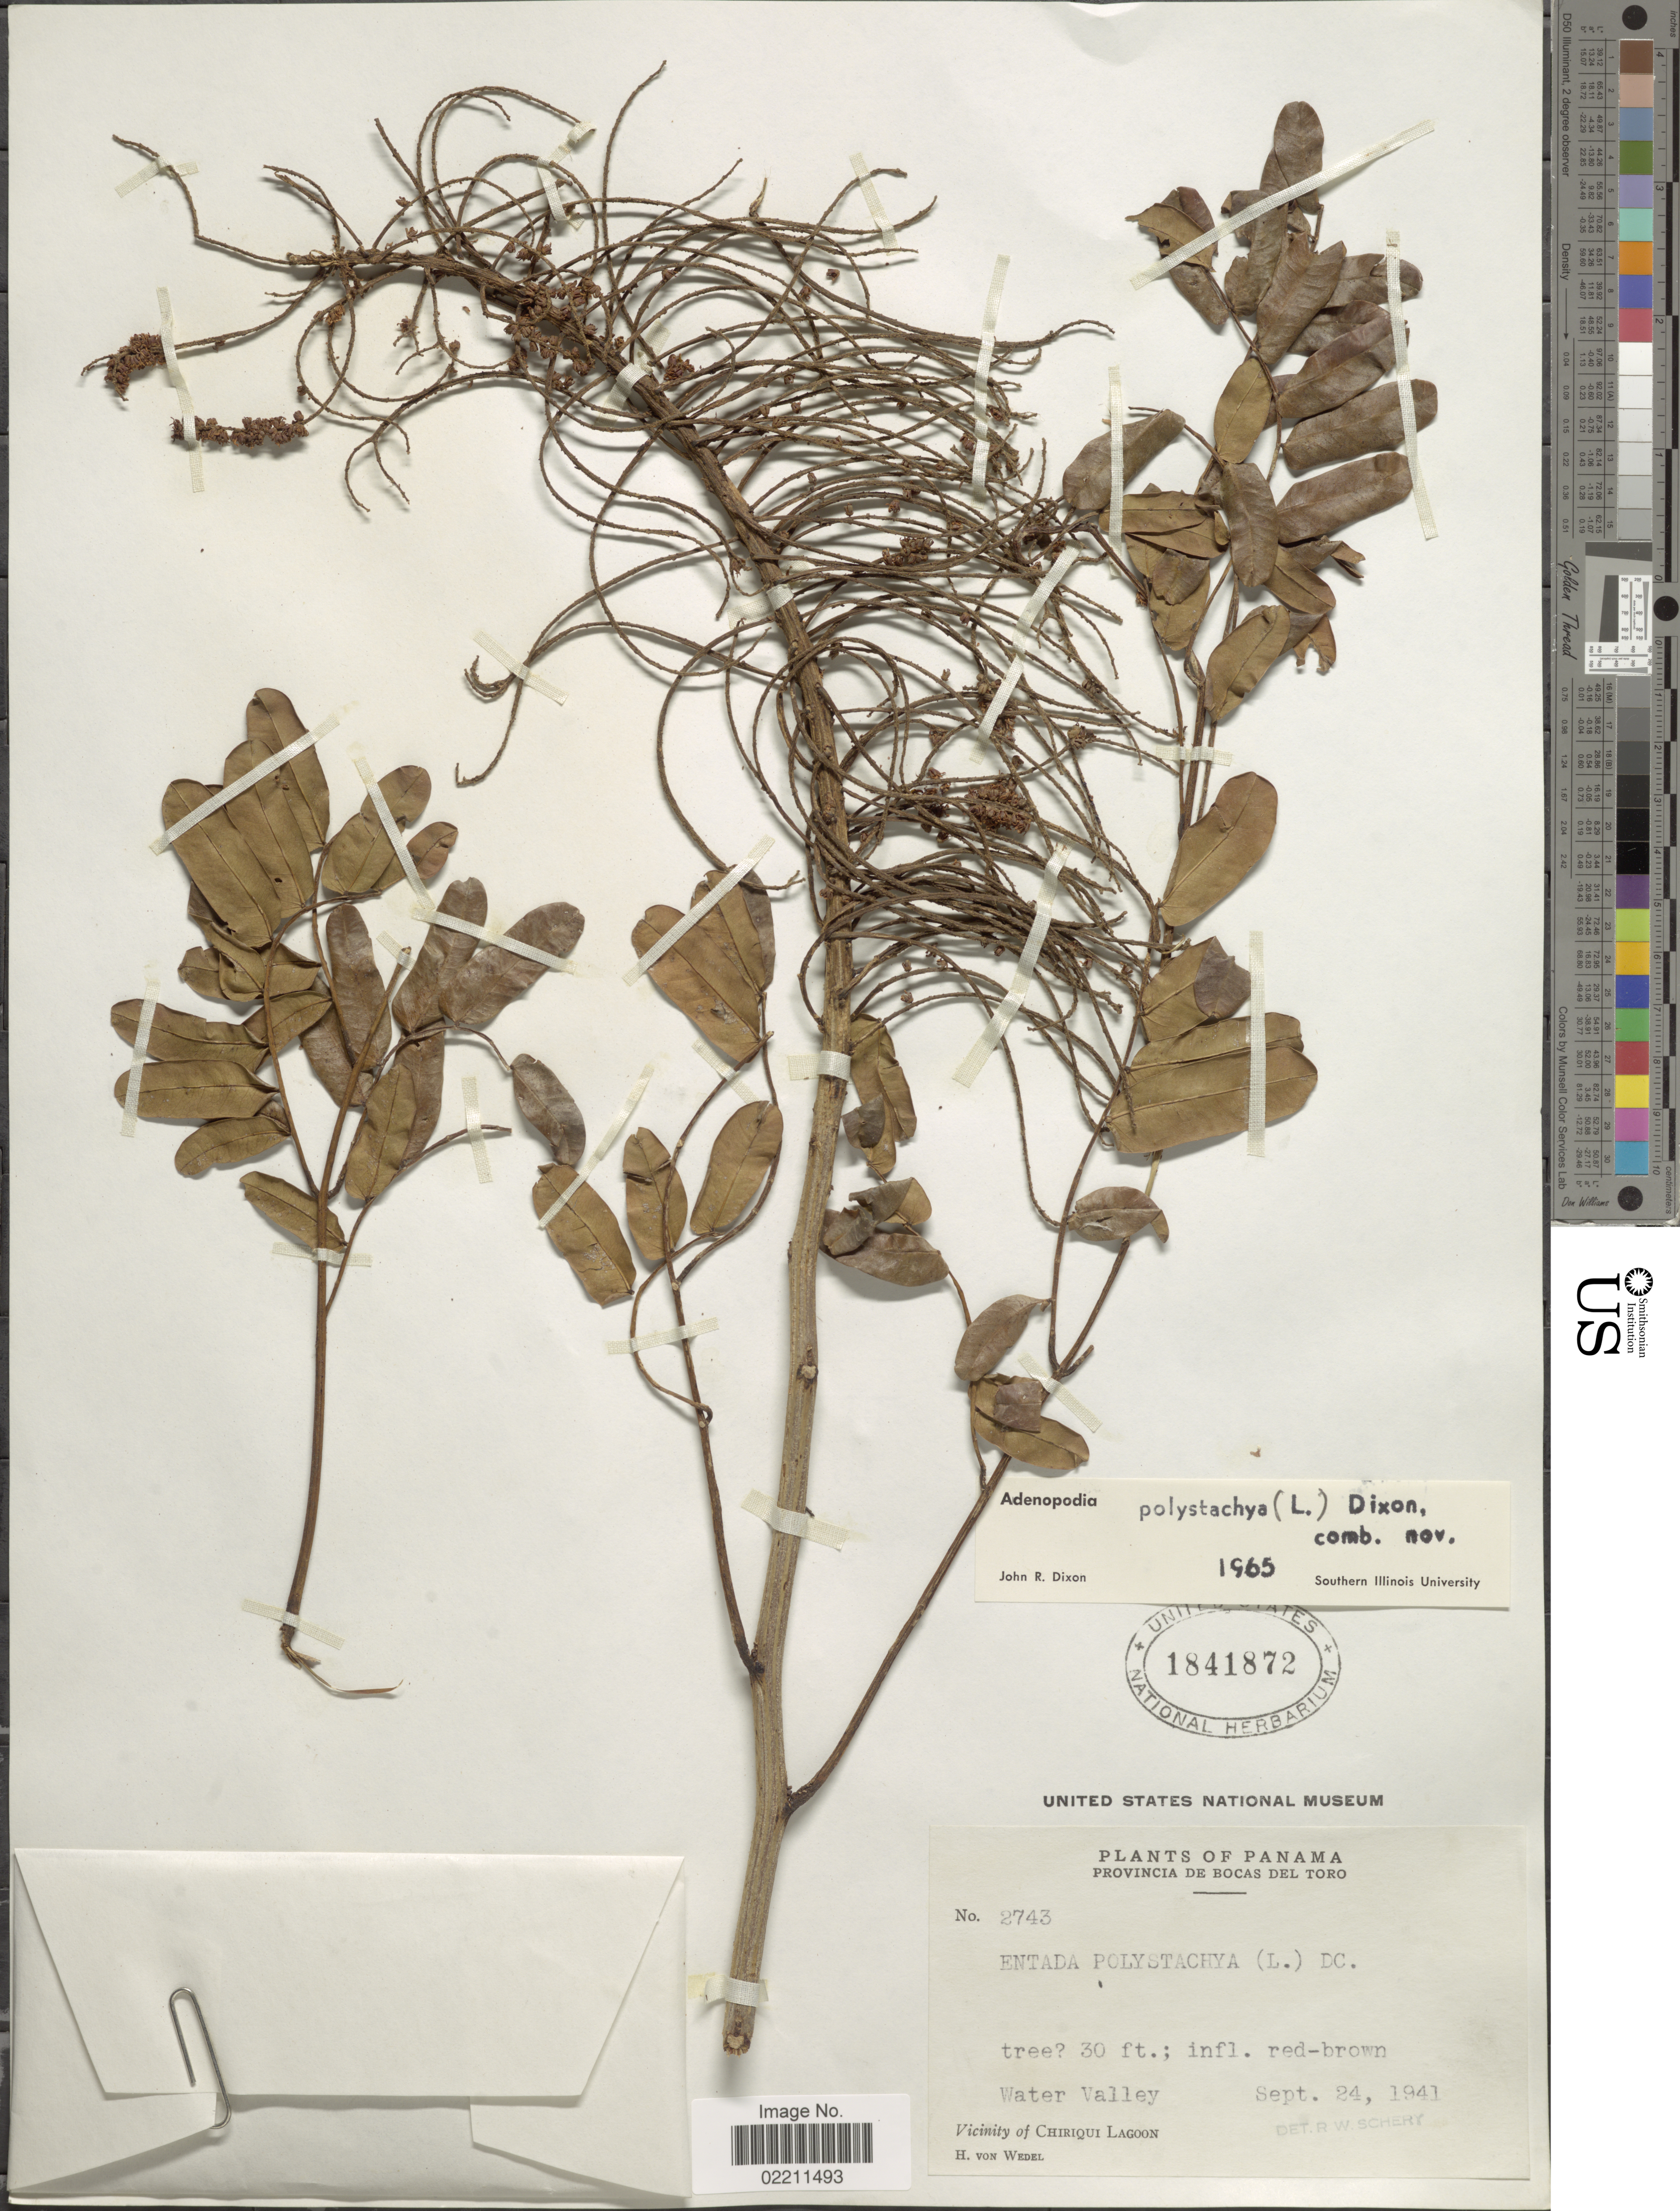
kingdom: Plantae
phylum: Tracheophyta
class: Magnoliopsida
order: Fabales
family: Fabaceae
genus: Entada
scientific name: Entada polystachya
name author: (L.) DC.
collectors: H. von Wedel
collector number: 2743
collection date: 1941-09-24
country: Panama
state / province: Bocas del Toro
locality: Vicinity of Chiriqui Lagoon. Water Valley. Provincia de Bocas del Toro.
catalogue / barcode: US 1841872